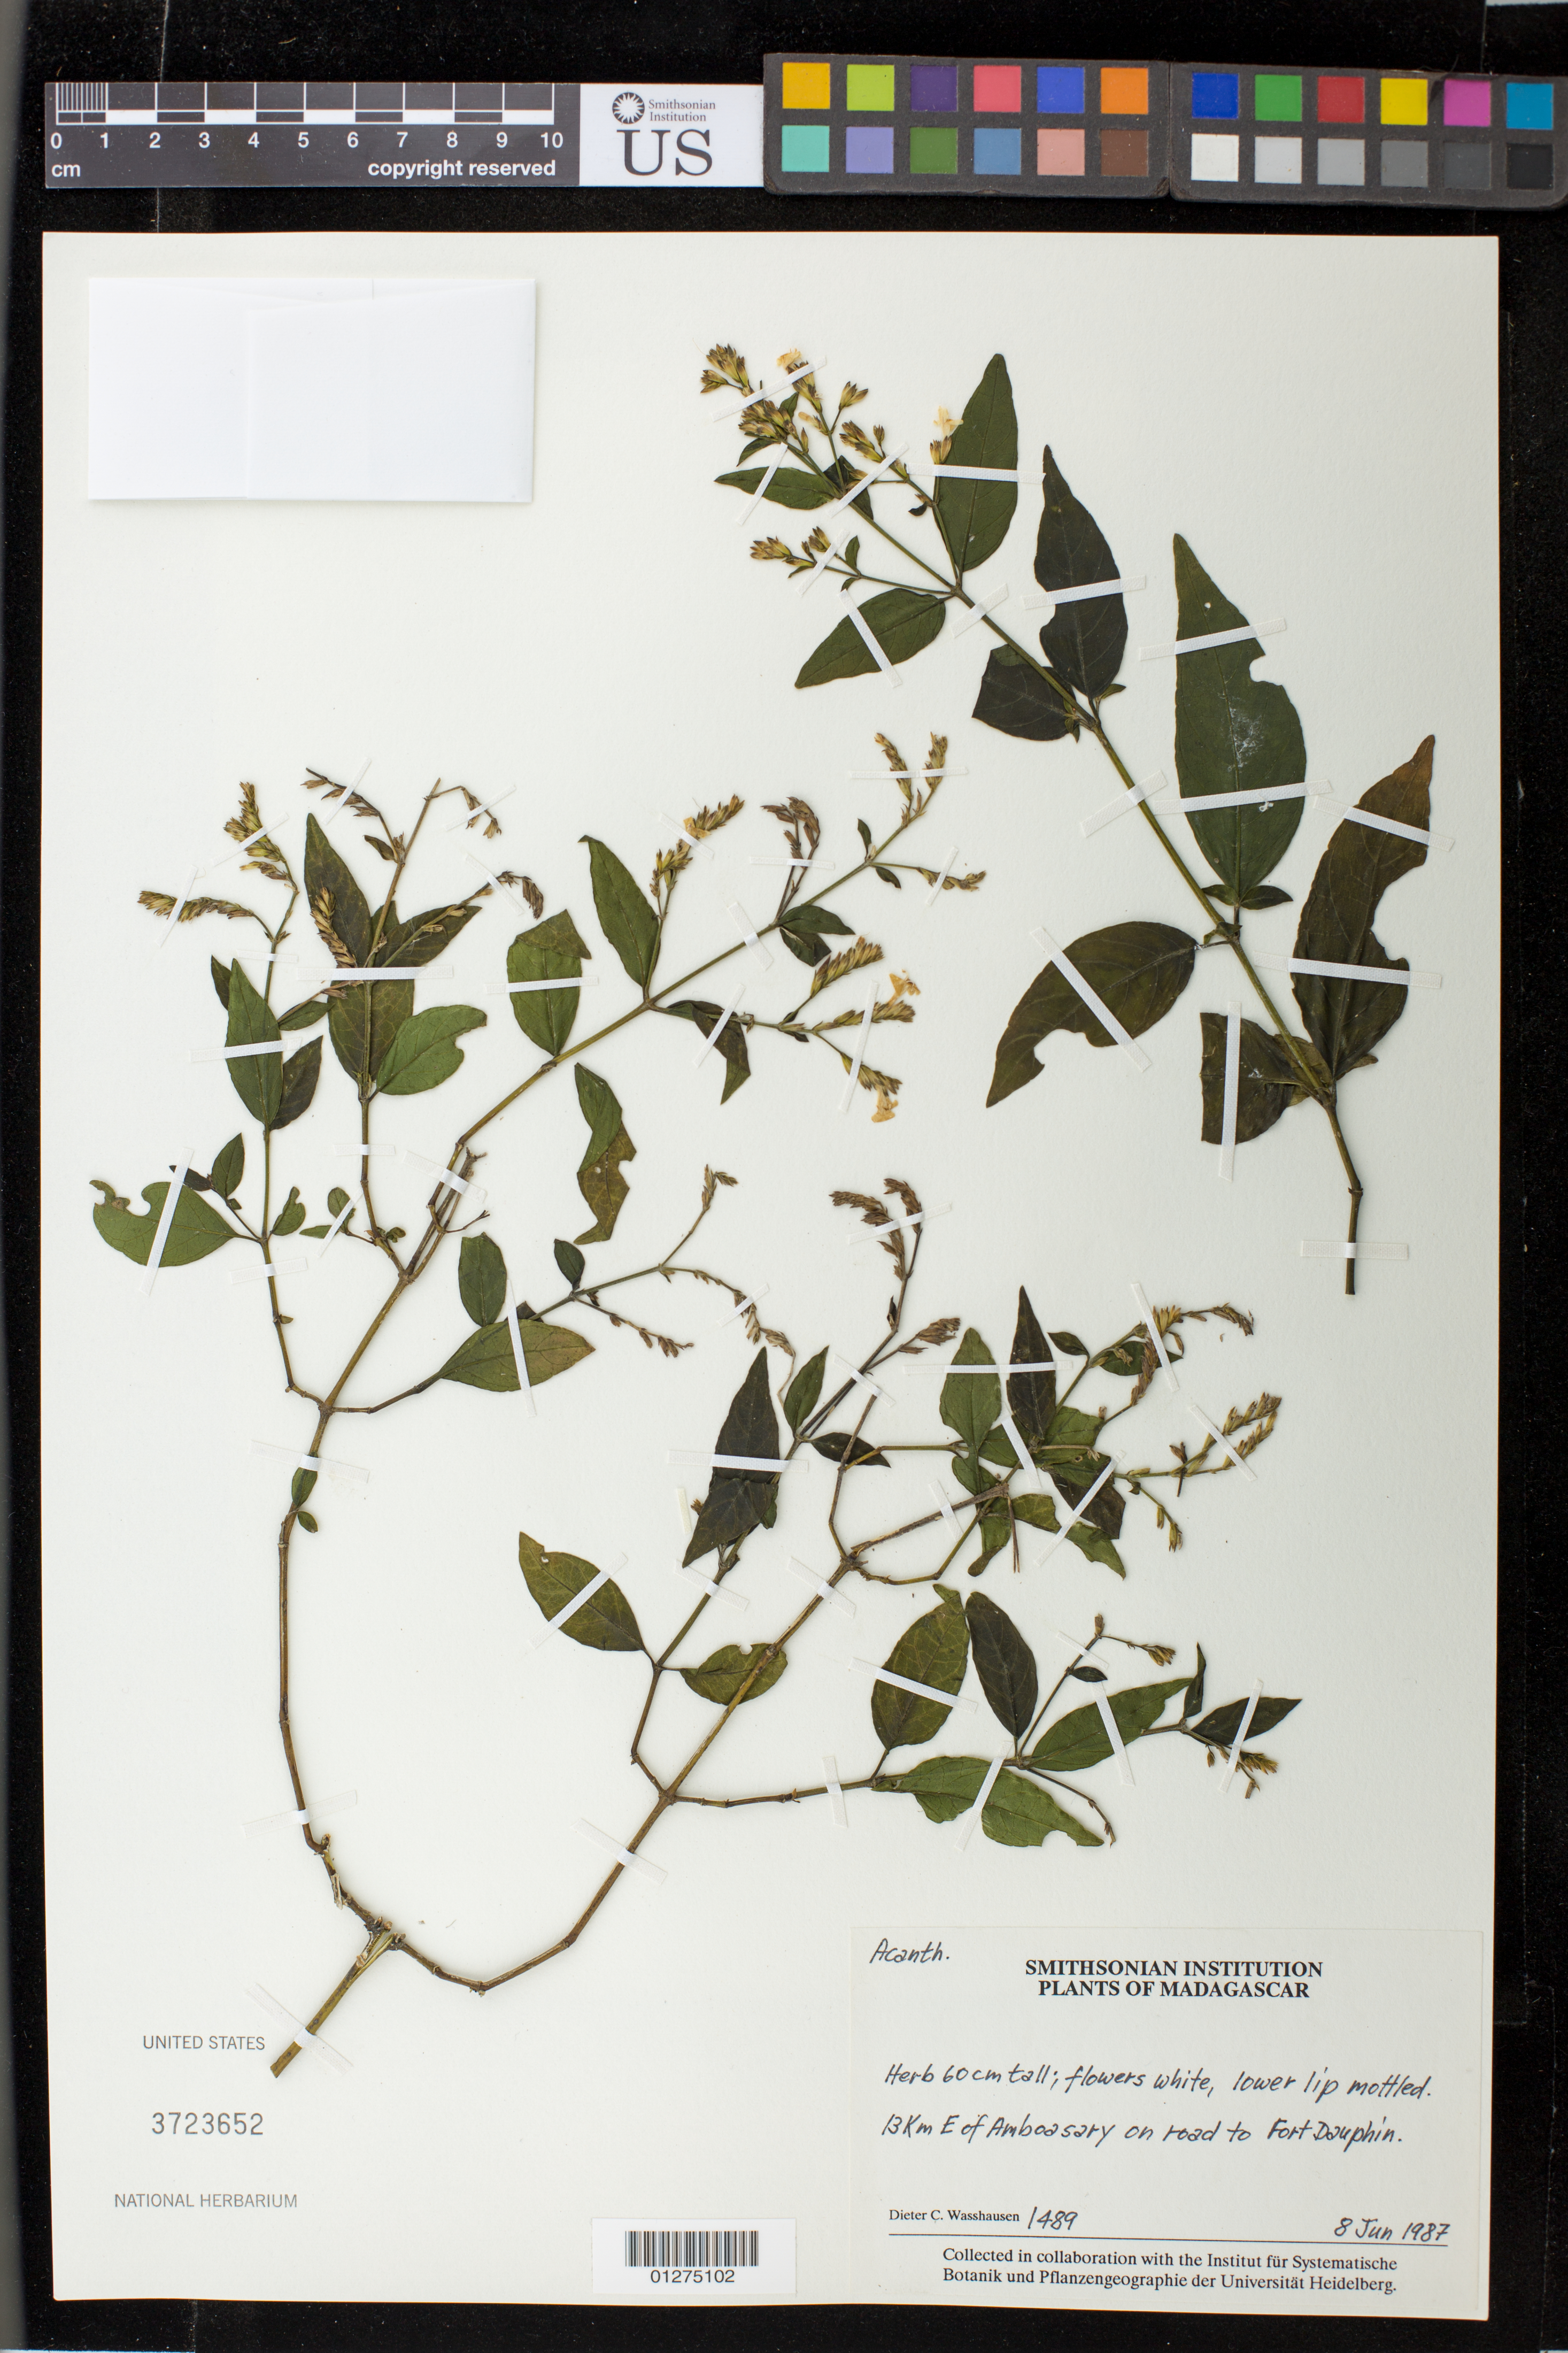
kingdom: Plantae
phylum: Tracheophyta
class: Magnoliopsida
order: Lamiales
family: Acanthaceae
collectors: D. C. Wasshausen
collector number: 1489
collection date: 1987-06-08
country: Madagascar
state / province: Anosy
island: Madagascar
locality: Amboasary, 13 km E, on road to Ft. Dauphin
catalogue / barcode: US 3723652